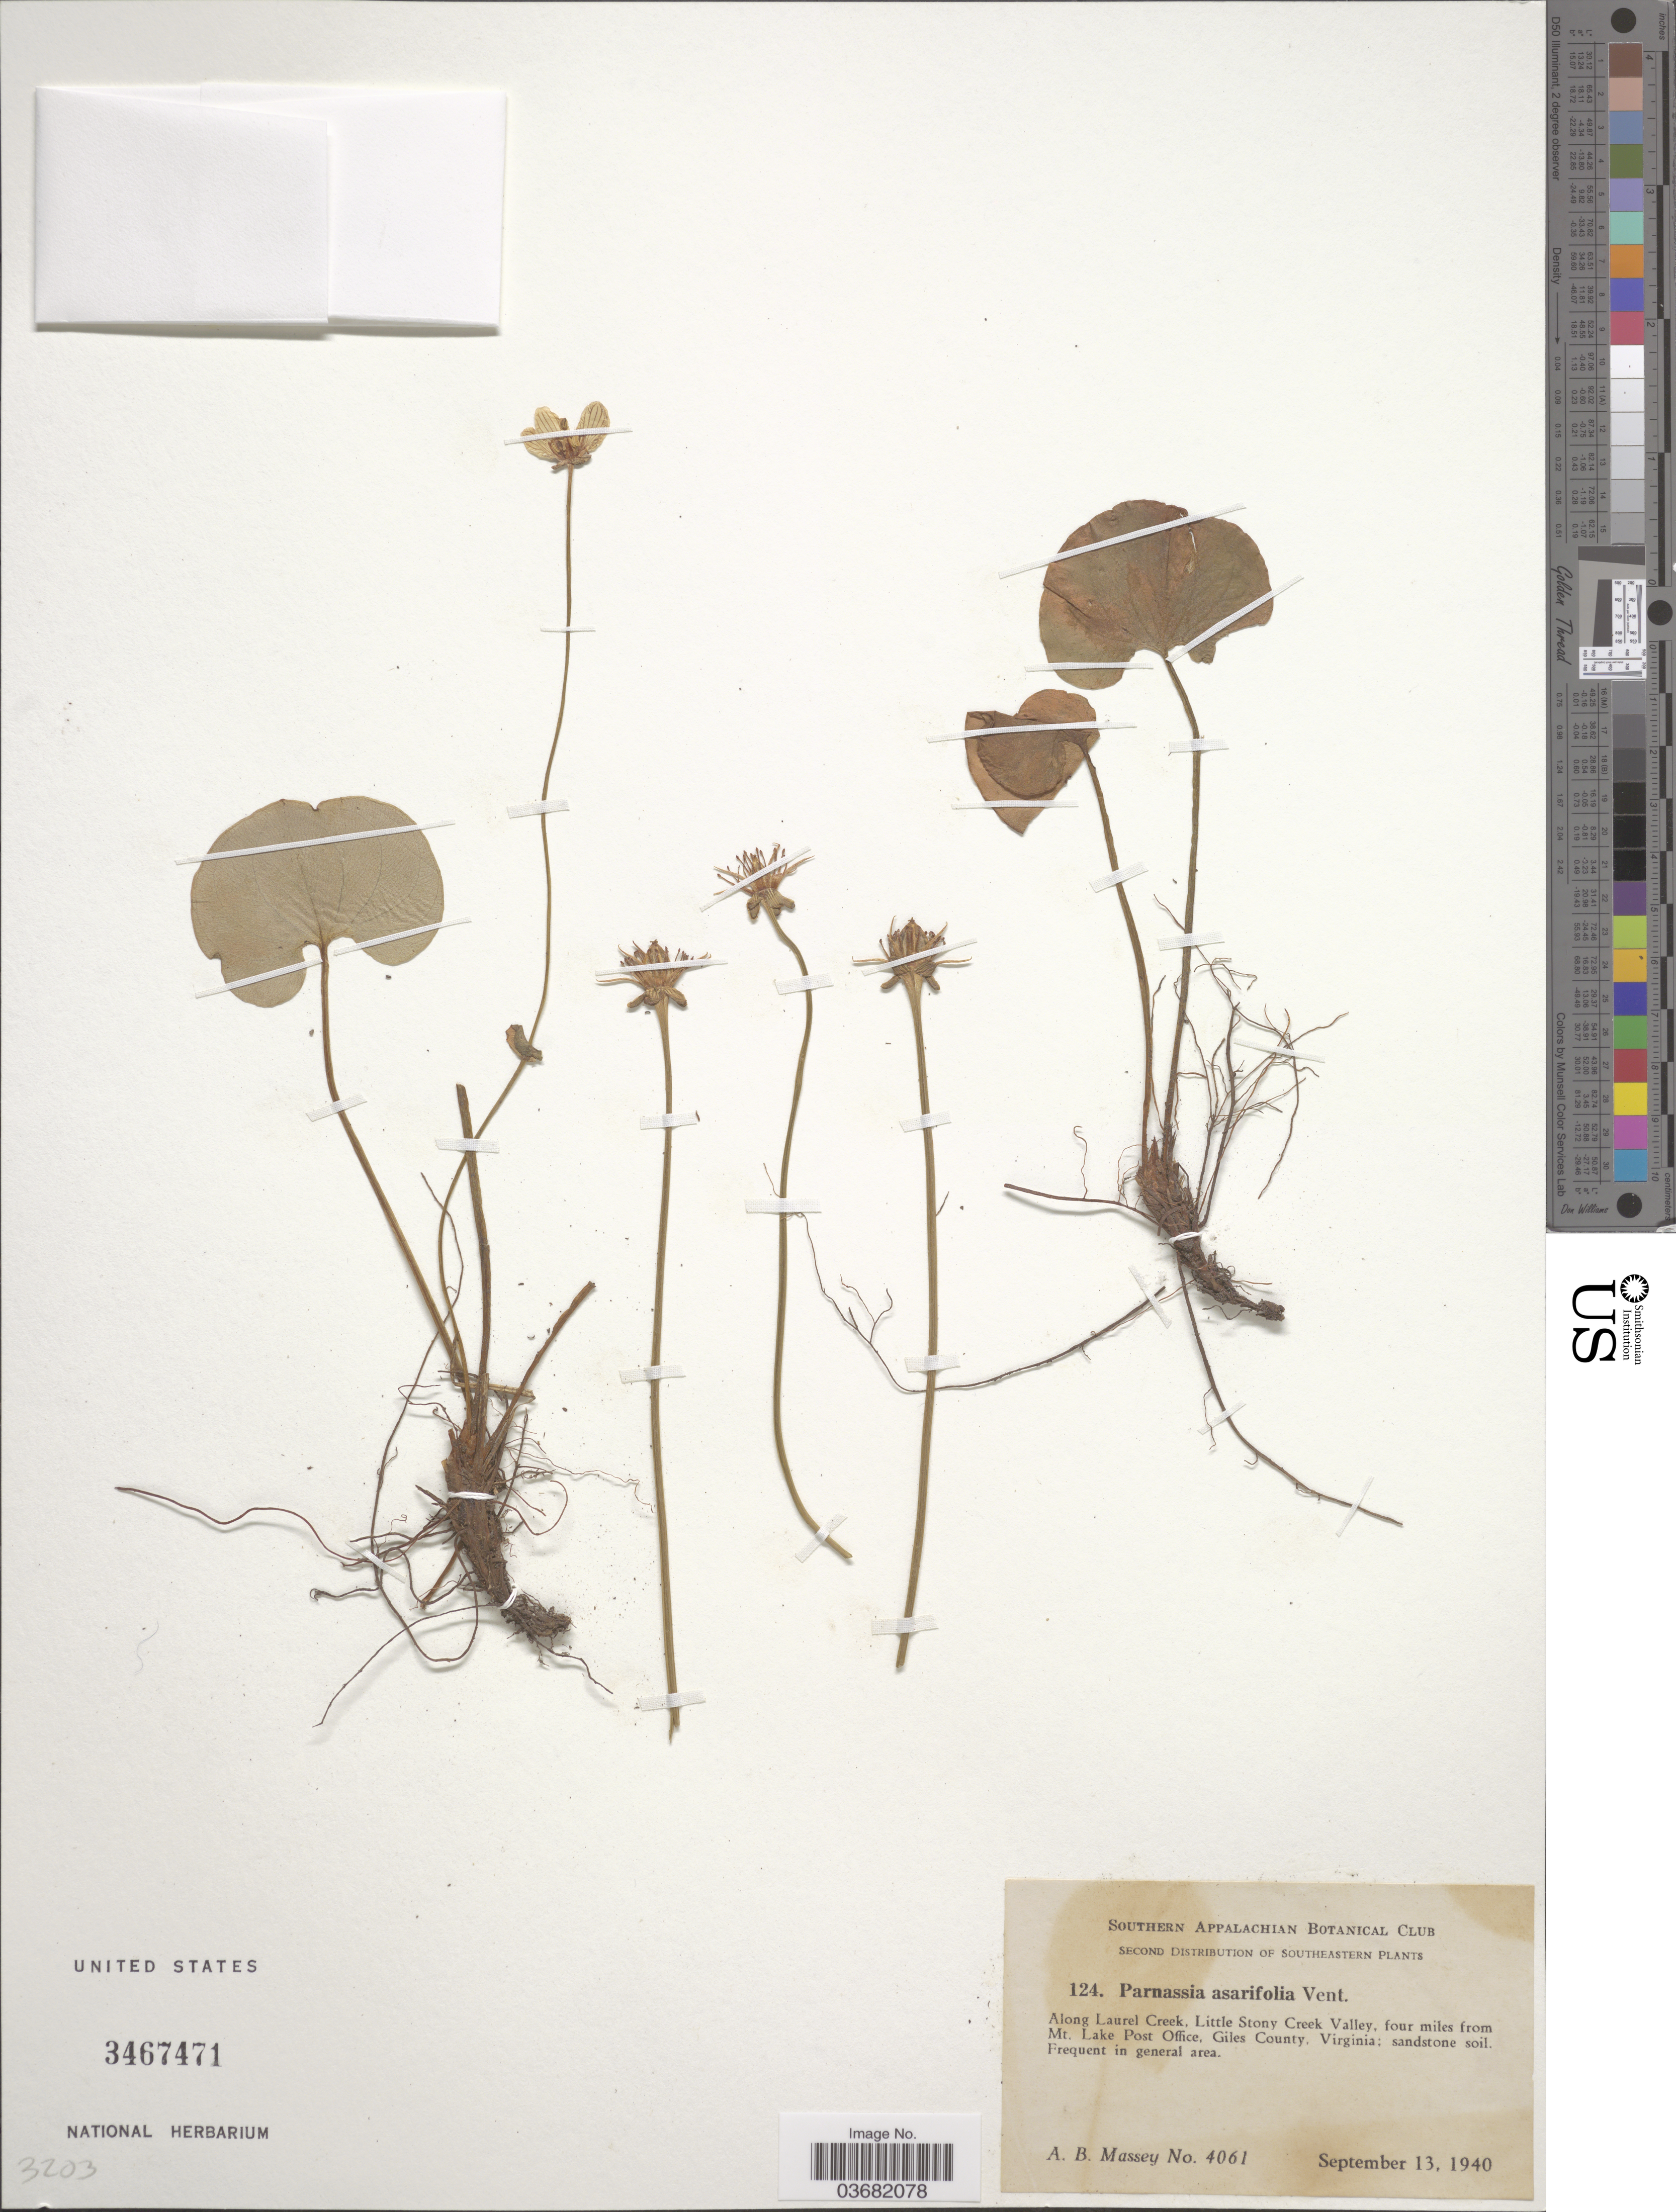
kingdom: Plantae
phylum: Tracheophyta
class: Magnoliopsida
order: Celastrales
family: Parnassiaceae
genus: Parnassia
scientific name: Parnassia asarifolia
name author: Vent.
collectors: A. Massey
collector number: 4061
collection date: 1940-09-13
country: United States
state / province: Virginia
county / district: Giles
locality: Southeastern [unsure placement]. Along Laurel Creek, Little Stony Creek Valley, four miles from Mt. Lake Post Office.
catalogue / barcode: US 3467471